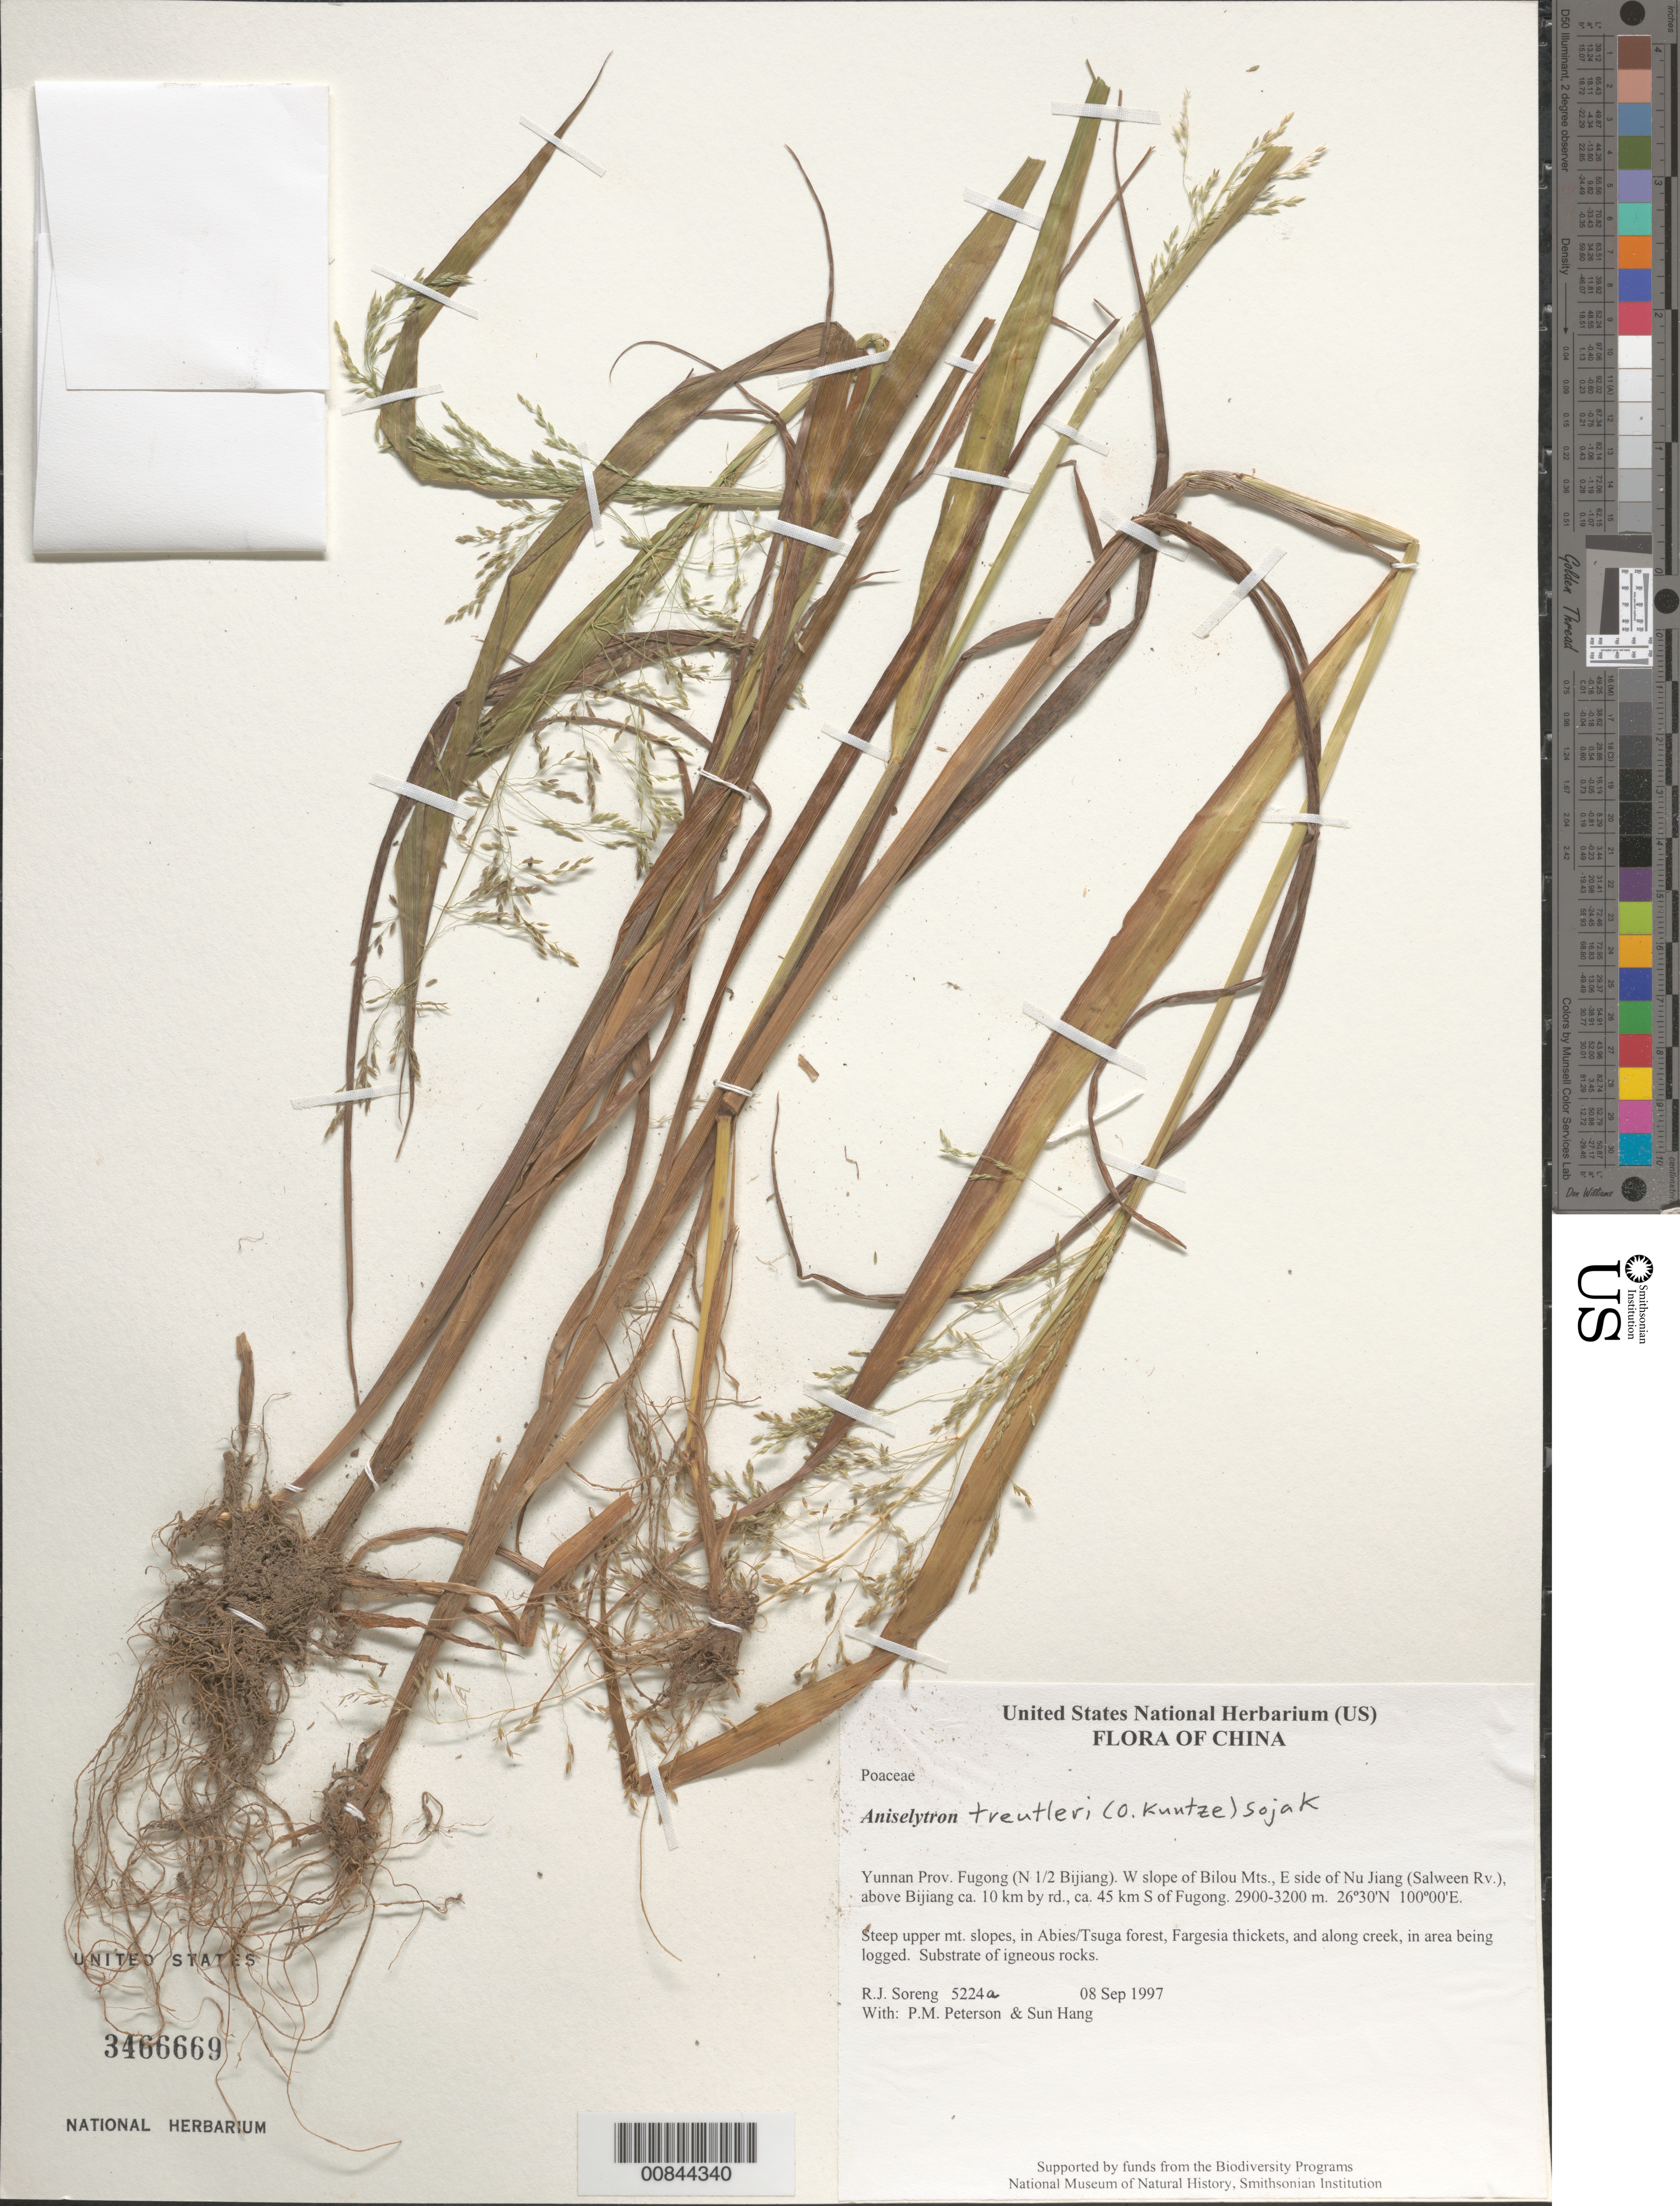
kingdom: Plantae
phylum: Tracheophyta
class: Liliopsida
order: Poales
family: Poaceae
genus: Aniselytron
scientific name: Aniselytron treutleri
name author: (Kuntze) Soják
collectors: R. J. Soreng, P. M. Peterson & Sun Hang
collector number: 5224-a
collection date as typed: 08 Sep 1997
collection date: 1997-09-08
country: China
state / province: Yunnan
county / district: Fugong (N 1/2 Bijiang)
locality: W slope of Bilou Mts., E side of Nu Jiang (Salween Rv.), above Bijiang ca. 10 km by rd., ca. 45 km S of Fugong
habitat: Steep upper mt. slopes, in Abies/Tsuga forest, Fargesia thickets, and along creek, in area being logged. Substrate of igneou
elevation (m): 2900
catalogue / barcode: US 3466669